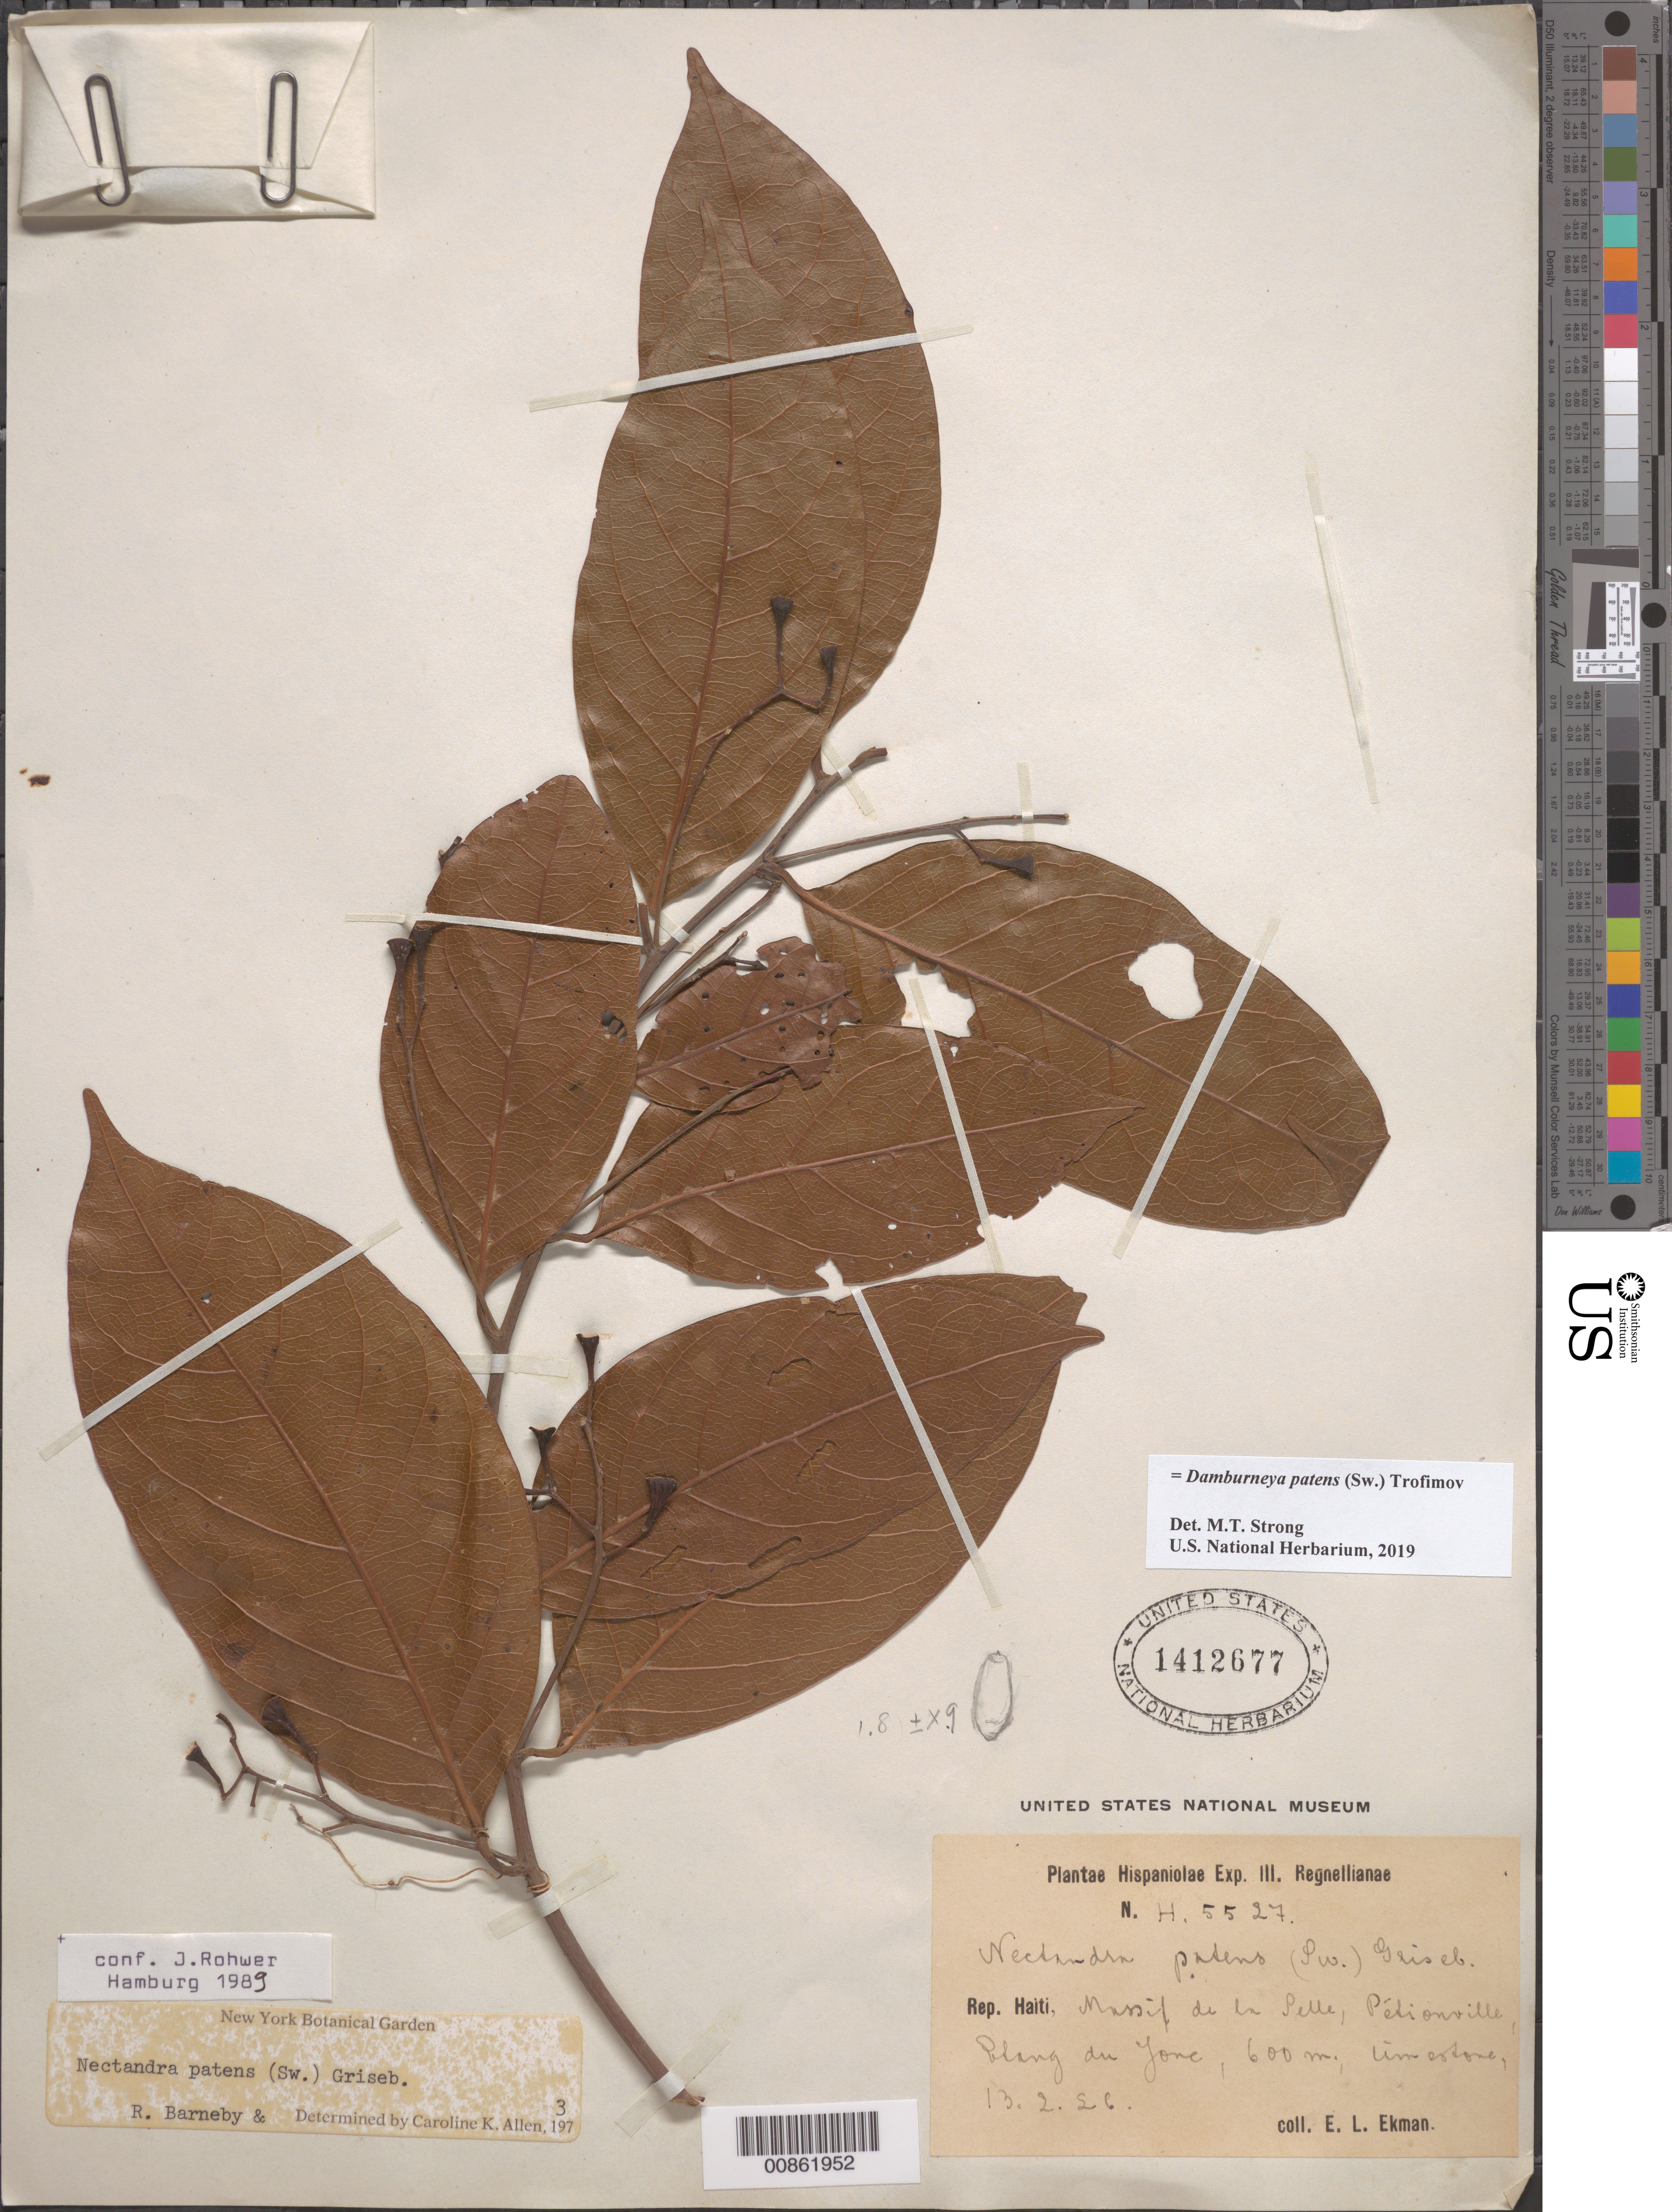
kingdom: Plantae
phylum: Tracheophyta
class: Magnoliopsida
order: Laurales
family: Lauraceae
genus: Damburneya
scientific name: Damburneya patens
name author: (Sw.) Trofimov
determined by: Strong, M. T., (US), Smithsonian Institution - National Museum of Natural History (UNITED STATES)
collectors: E. L. Ekman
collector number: H 5527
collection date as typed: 13 Feb 1926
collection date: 1926-02-13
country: Haiti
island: Hispaniola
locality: Massif de la Selle, Pétionville, Etang du Jonc.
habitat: Limestone.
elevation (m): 600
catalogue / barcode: US 1412677